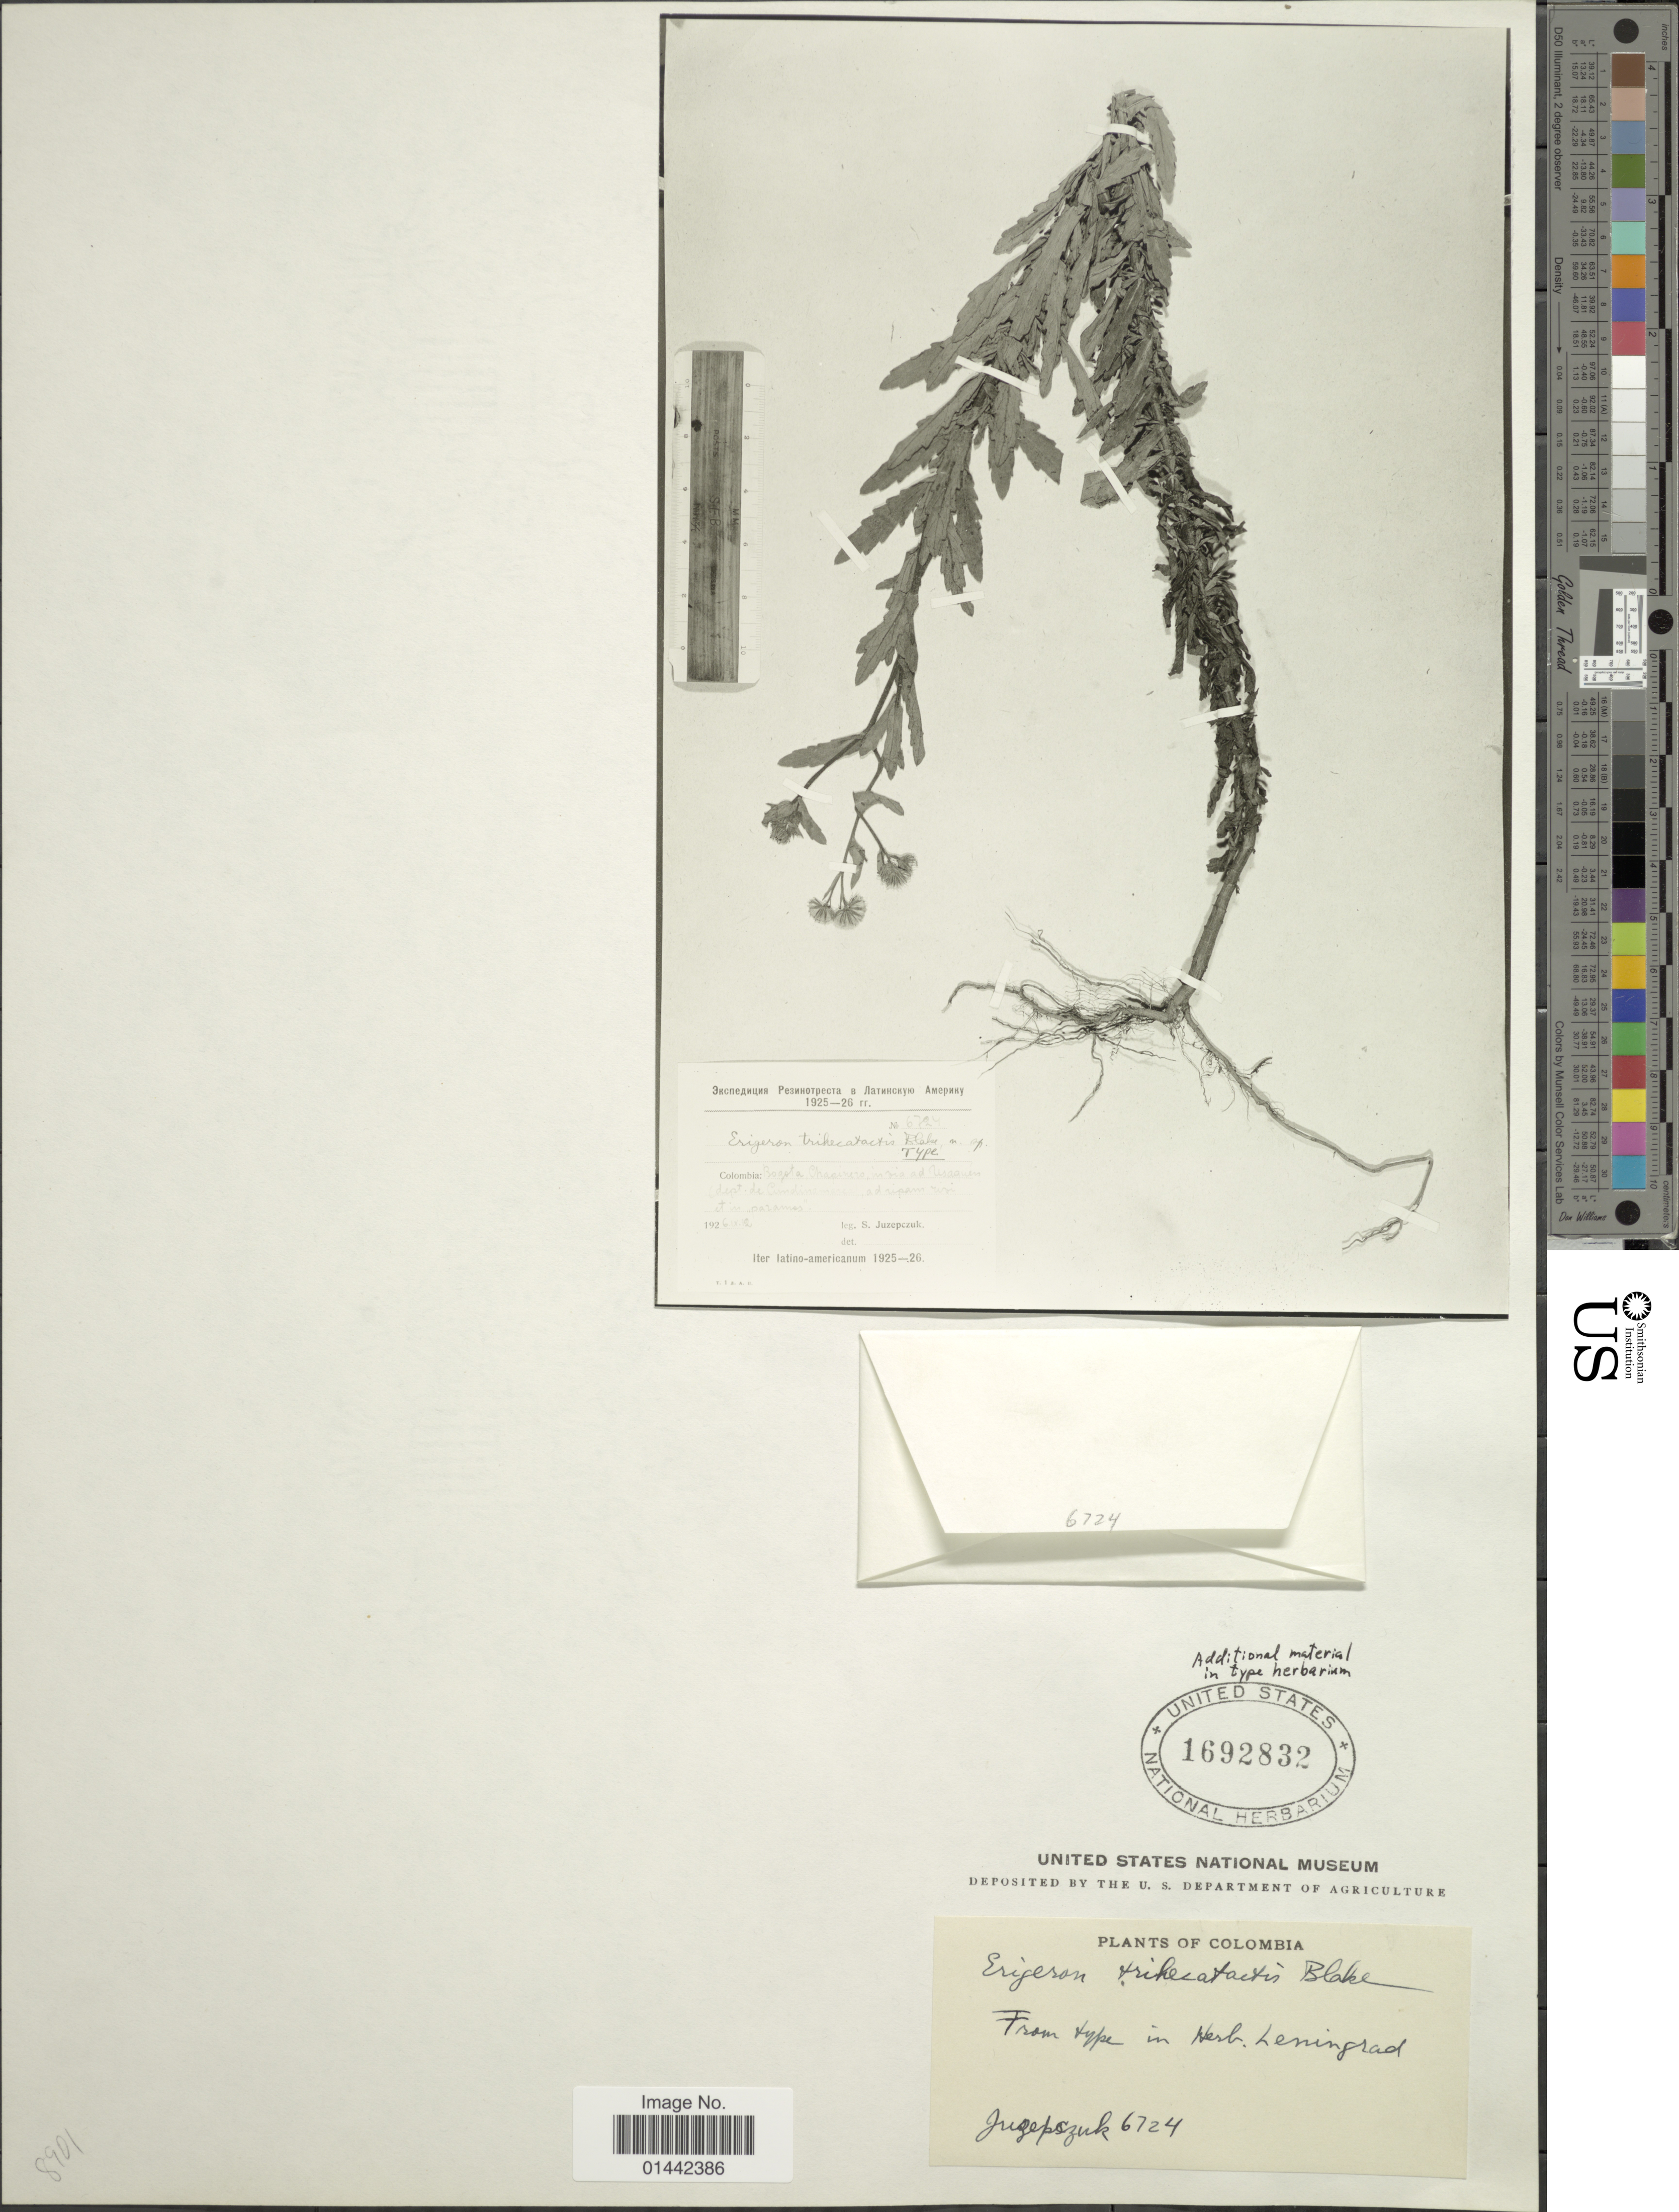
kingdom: Plantae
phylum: Tracheophyta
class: Magnoliopsida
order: Asterales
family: Asteraceae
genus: Erigeron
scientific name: Erigeron trihecatactis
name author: S.F. Blake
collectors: S. V. Juzepczuk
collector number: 6724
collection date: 1926-09-12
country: Colombia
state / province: Cundinamarca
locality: Bogota Chapinero, in via ad Usaquen (dept. de Cundinamarca), ad ripam rivi et in paramos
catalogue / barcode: US 1692832